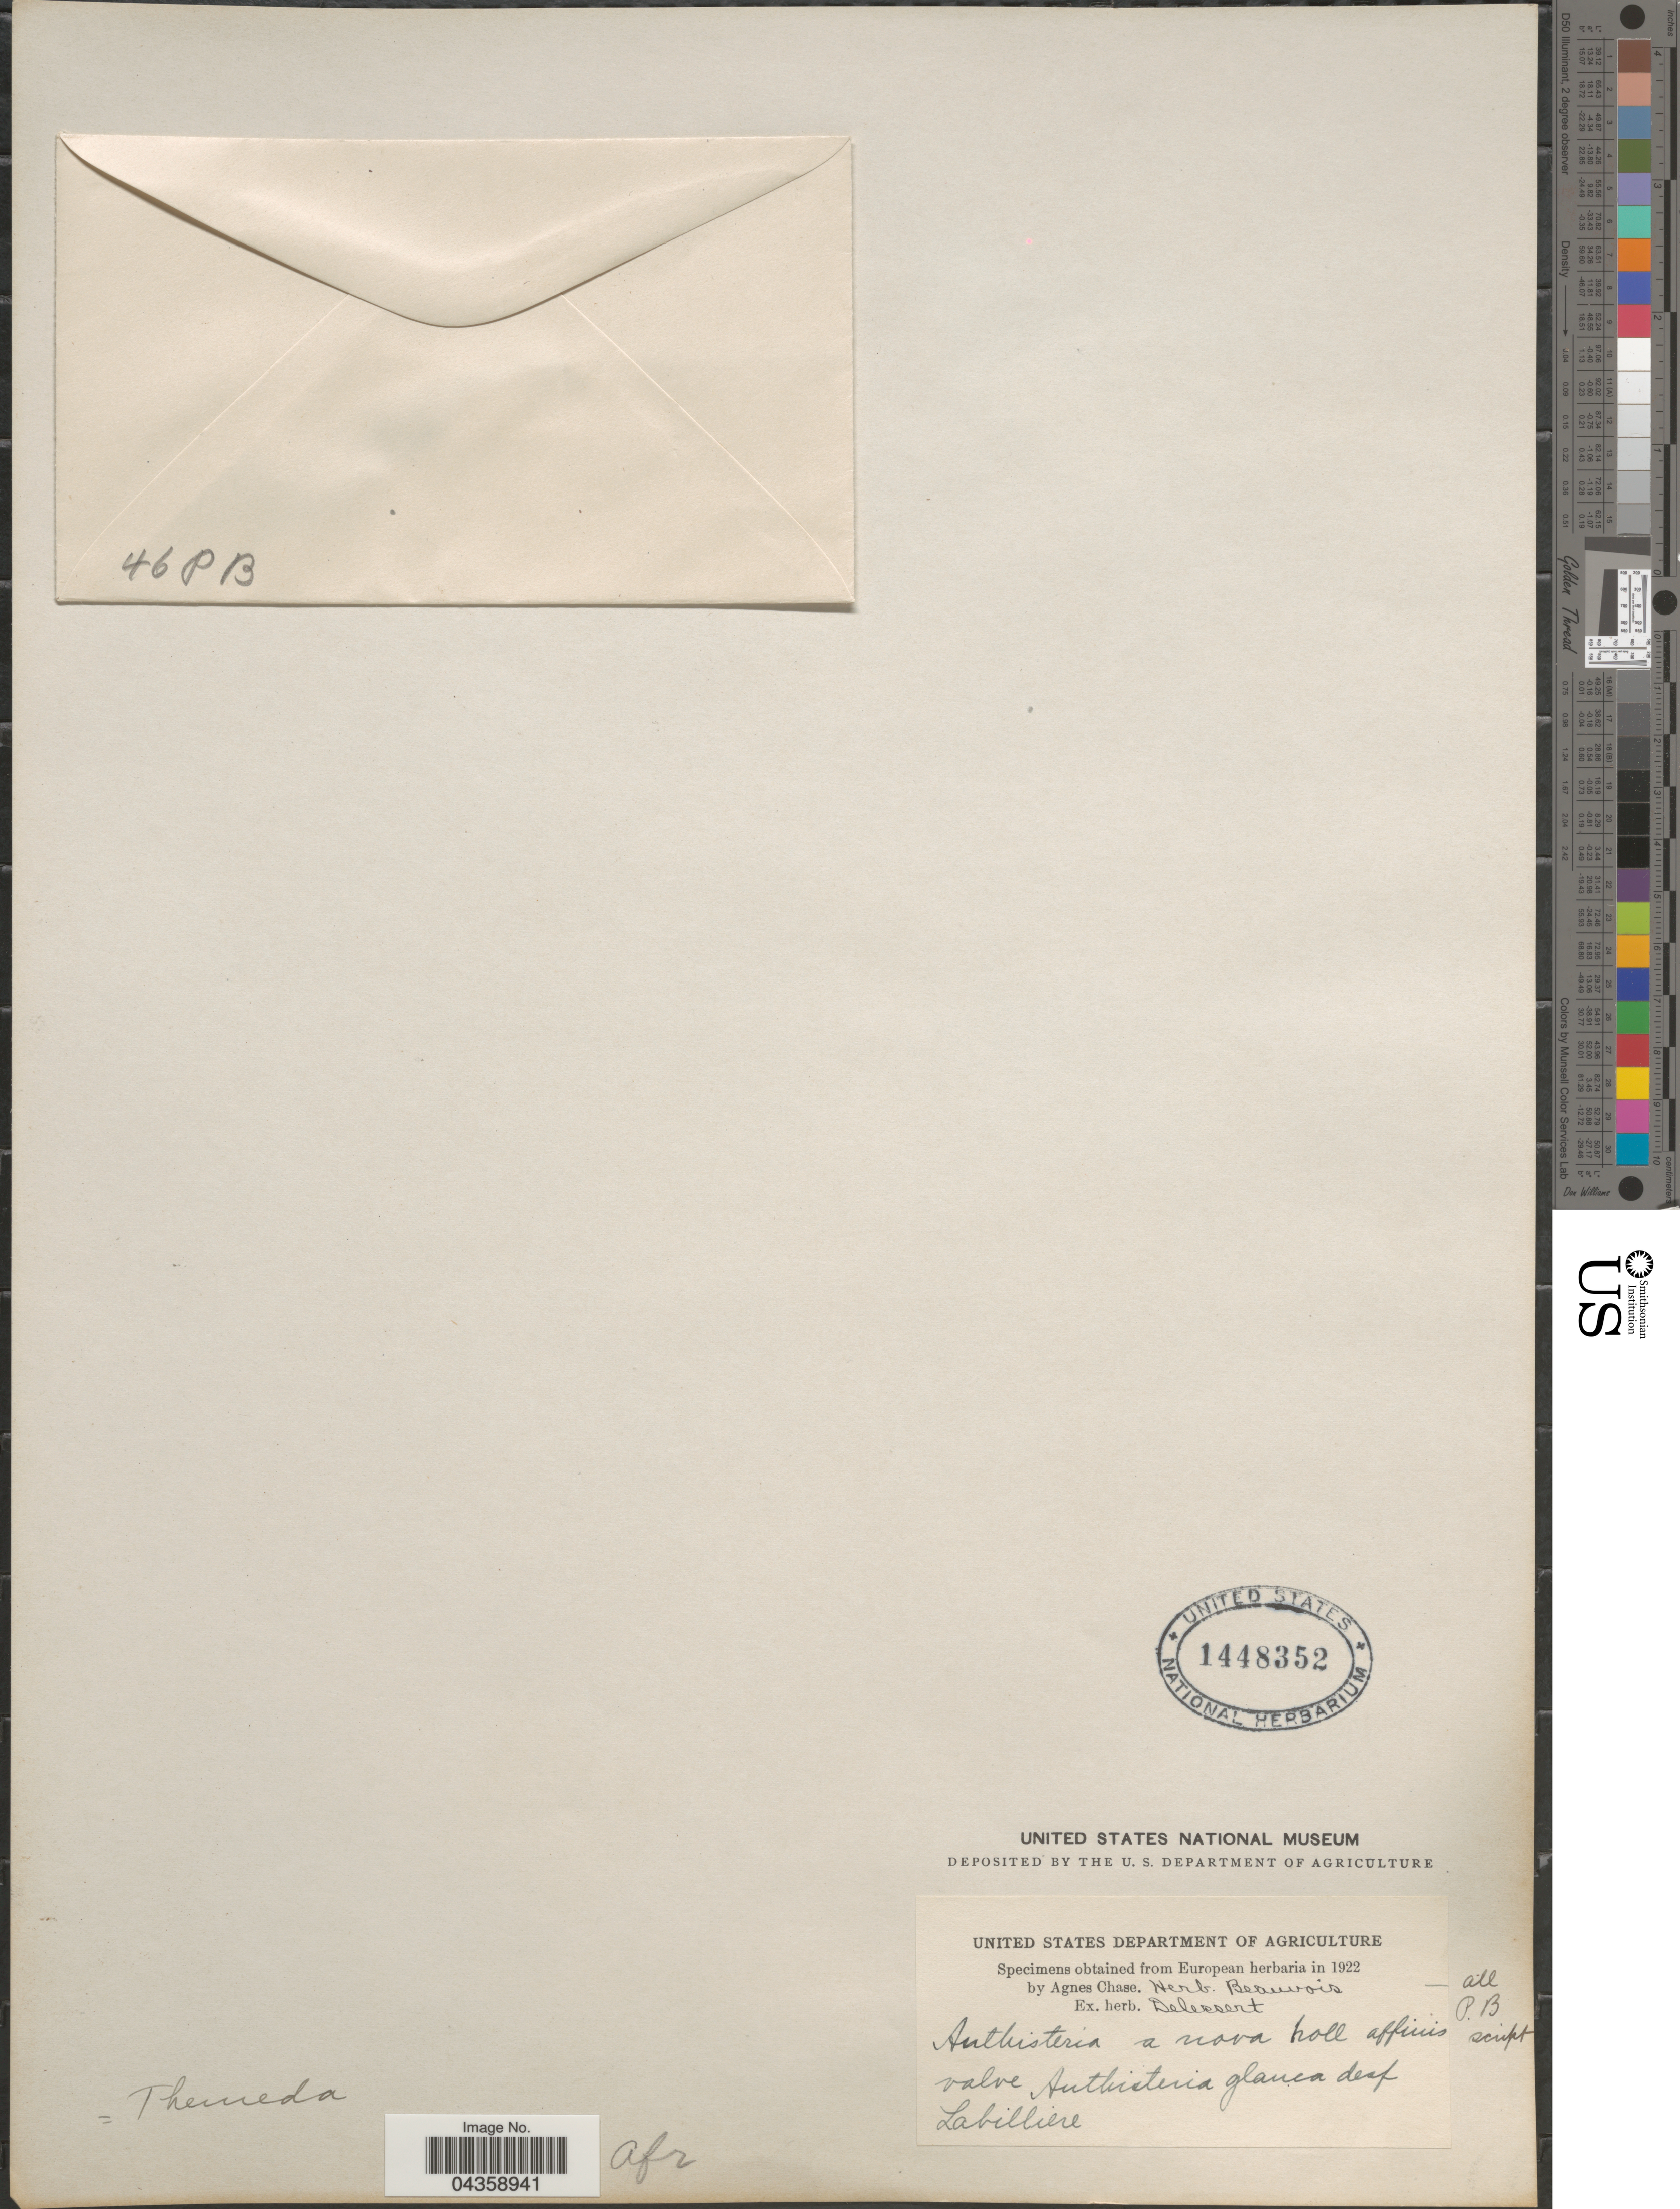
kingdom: Plantae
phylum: Tracheophyta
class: Liliopsida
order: Poales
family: Poaceae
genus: Themeda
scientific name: Themeda triandra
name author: Forssk.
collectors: ex herb. Delessert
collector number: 46PB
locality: Afr.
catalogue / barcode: US 1448352